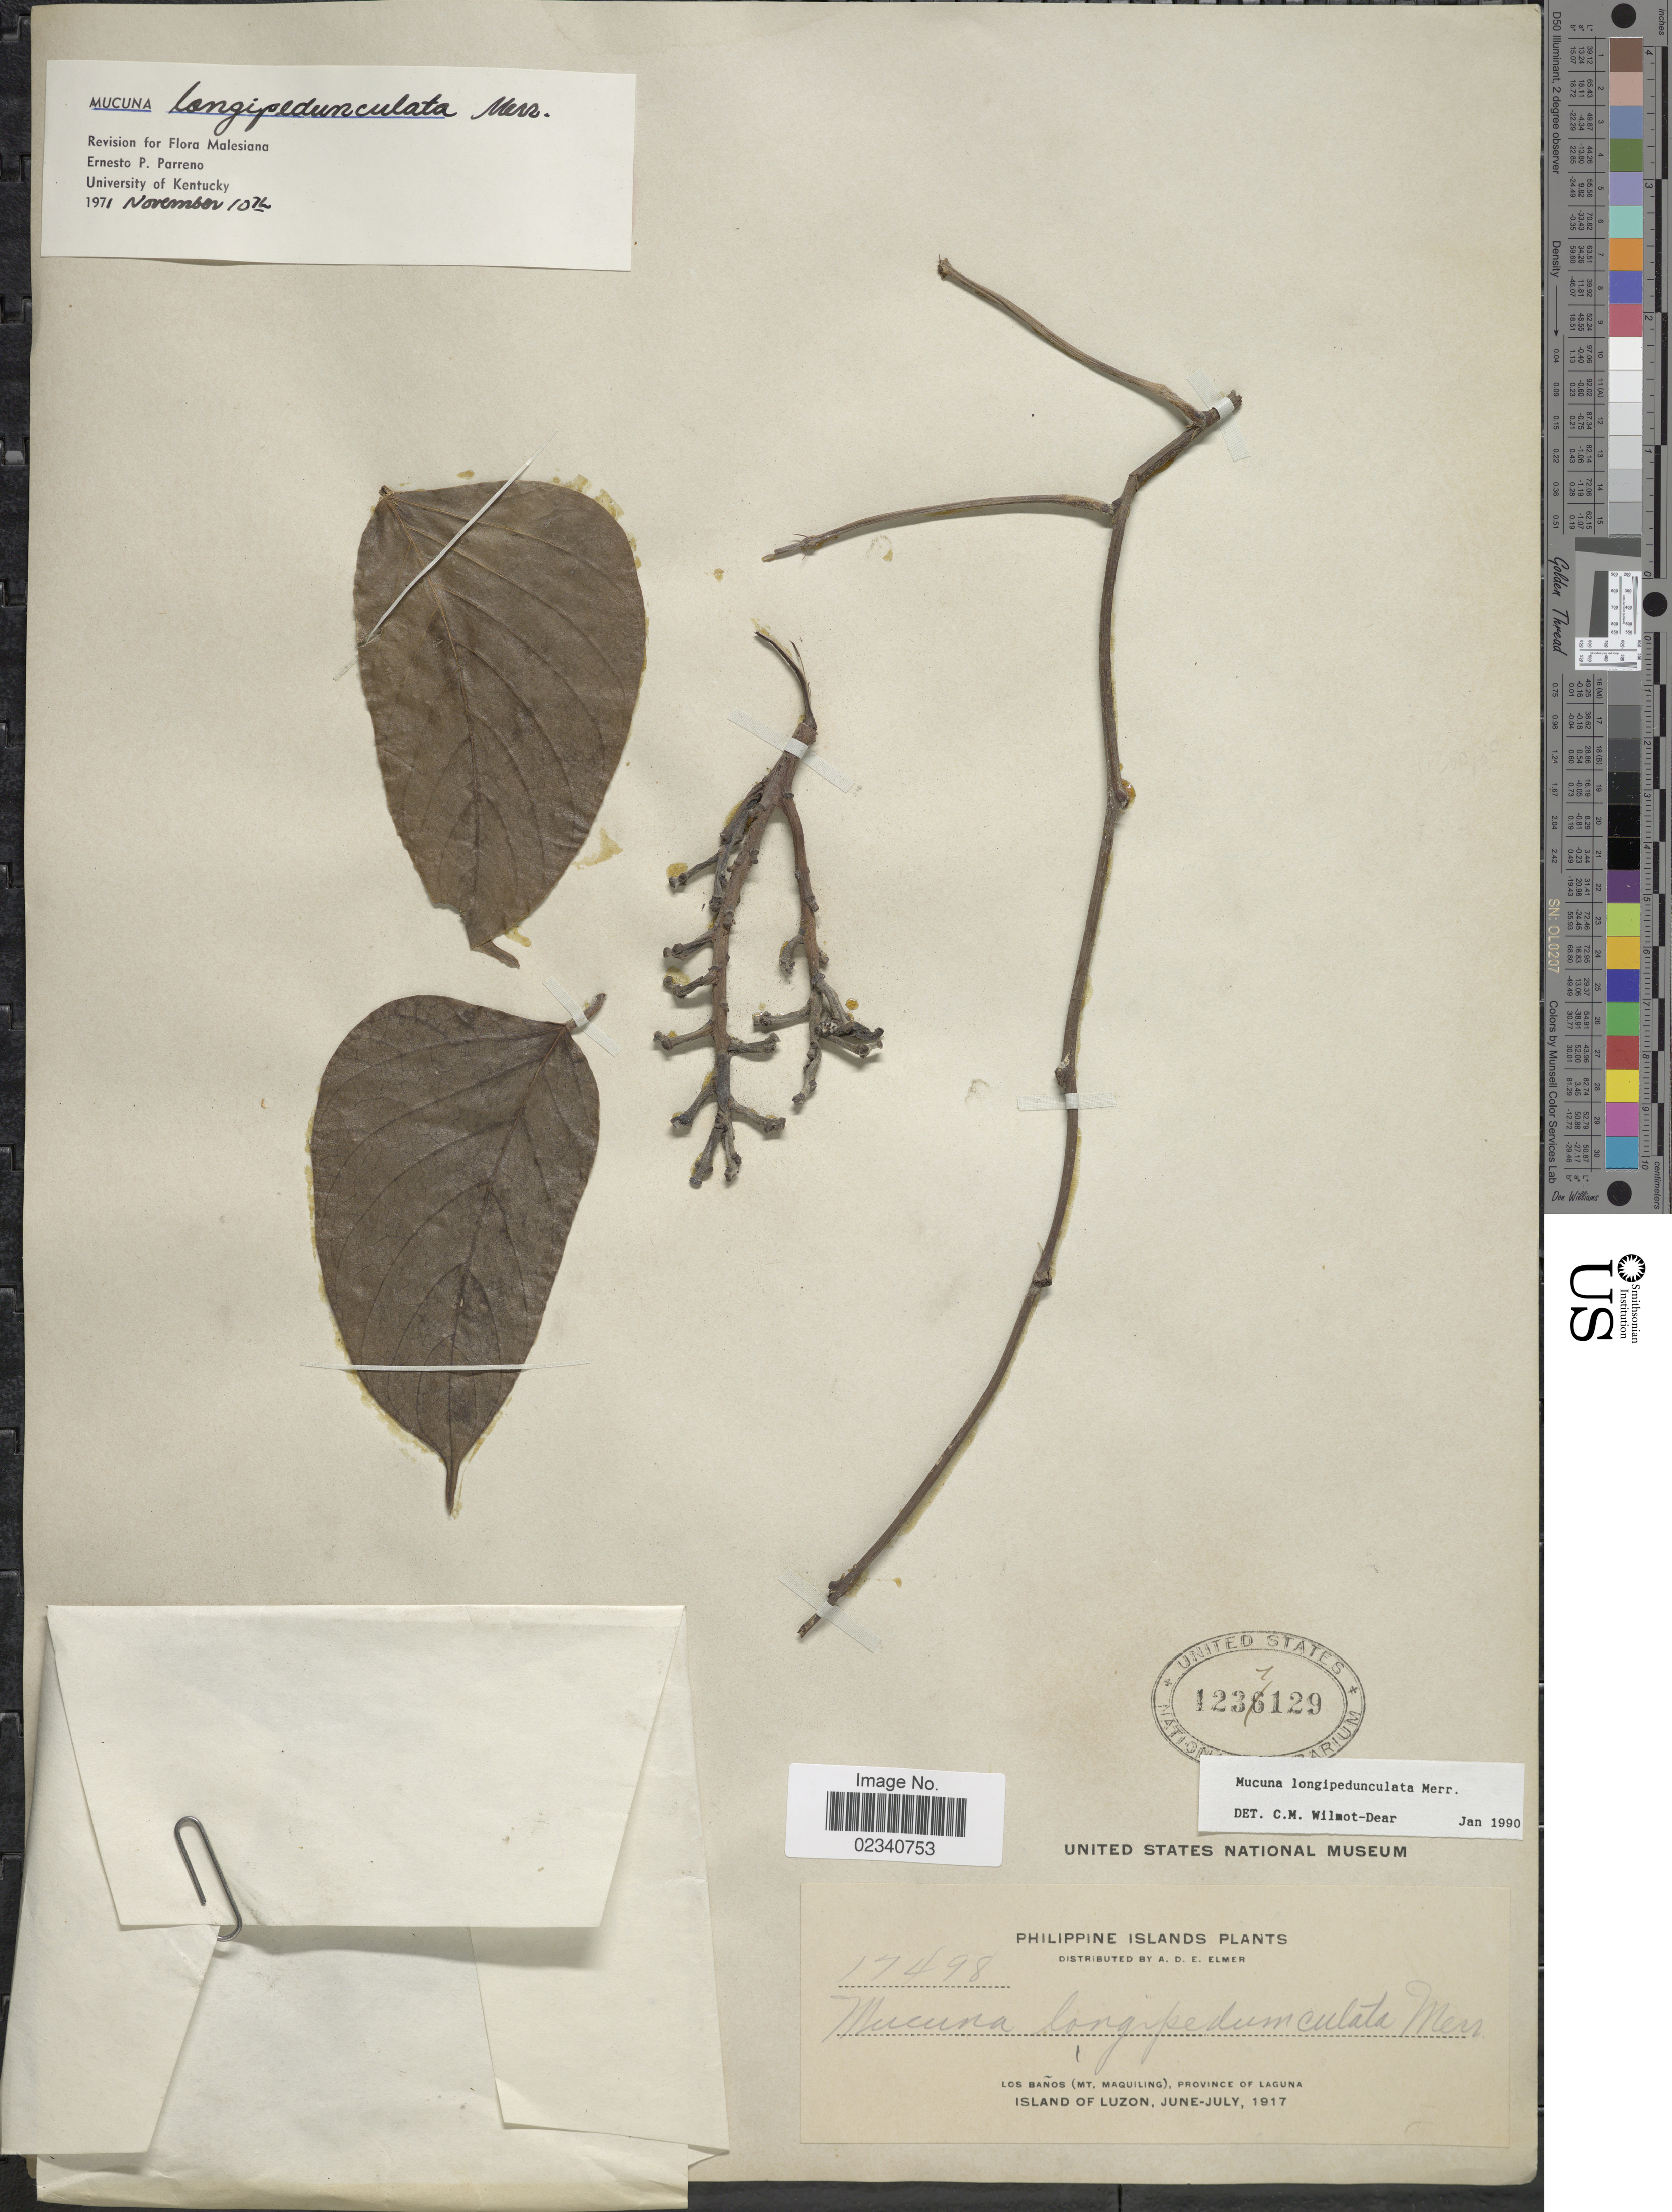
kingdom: Plantae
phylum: Tracheophyta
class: Magnoliopsida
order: Fabales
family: Fabaceae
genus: Mucuna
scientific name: Mucuna longipedunculata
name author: Merr.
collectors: A. D. E. Elmer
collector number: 17498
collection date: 1917-06/1917-07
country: Philippines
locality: Los Banos (Mt. Maquiling). Province of Laguna. Island of Luzon.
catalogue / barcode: US 1237129